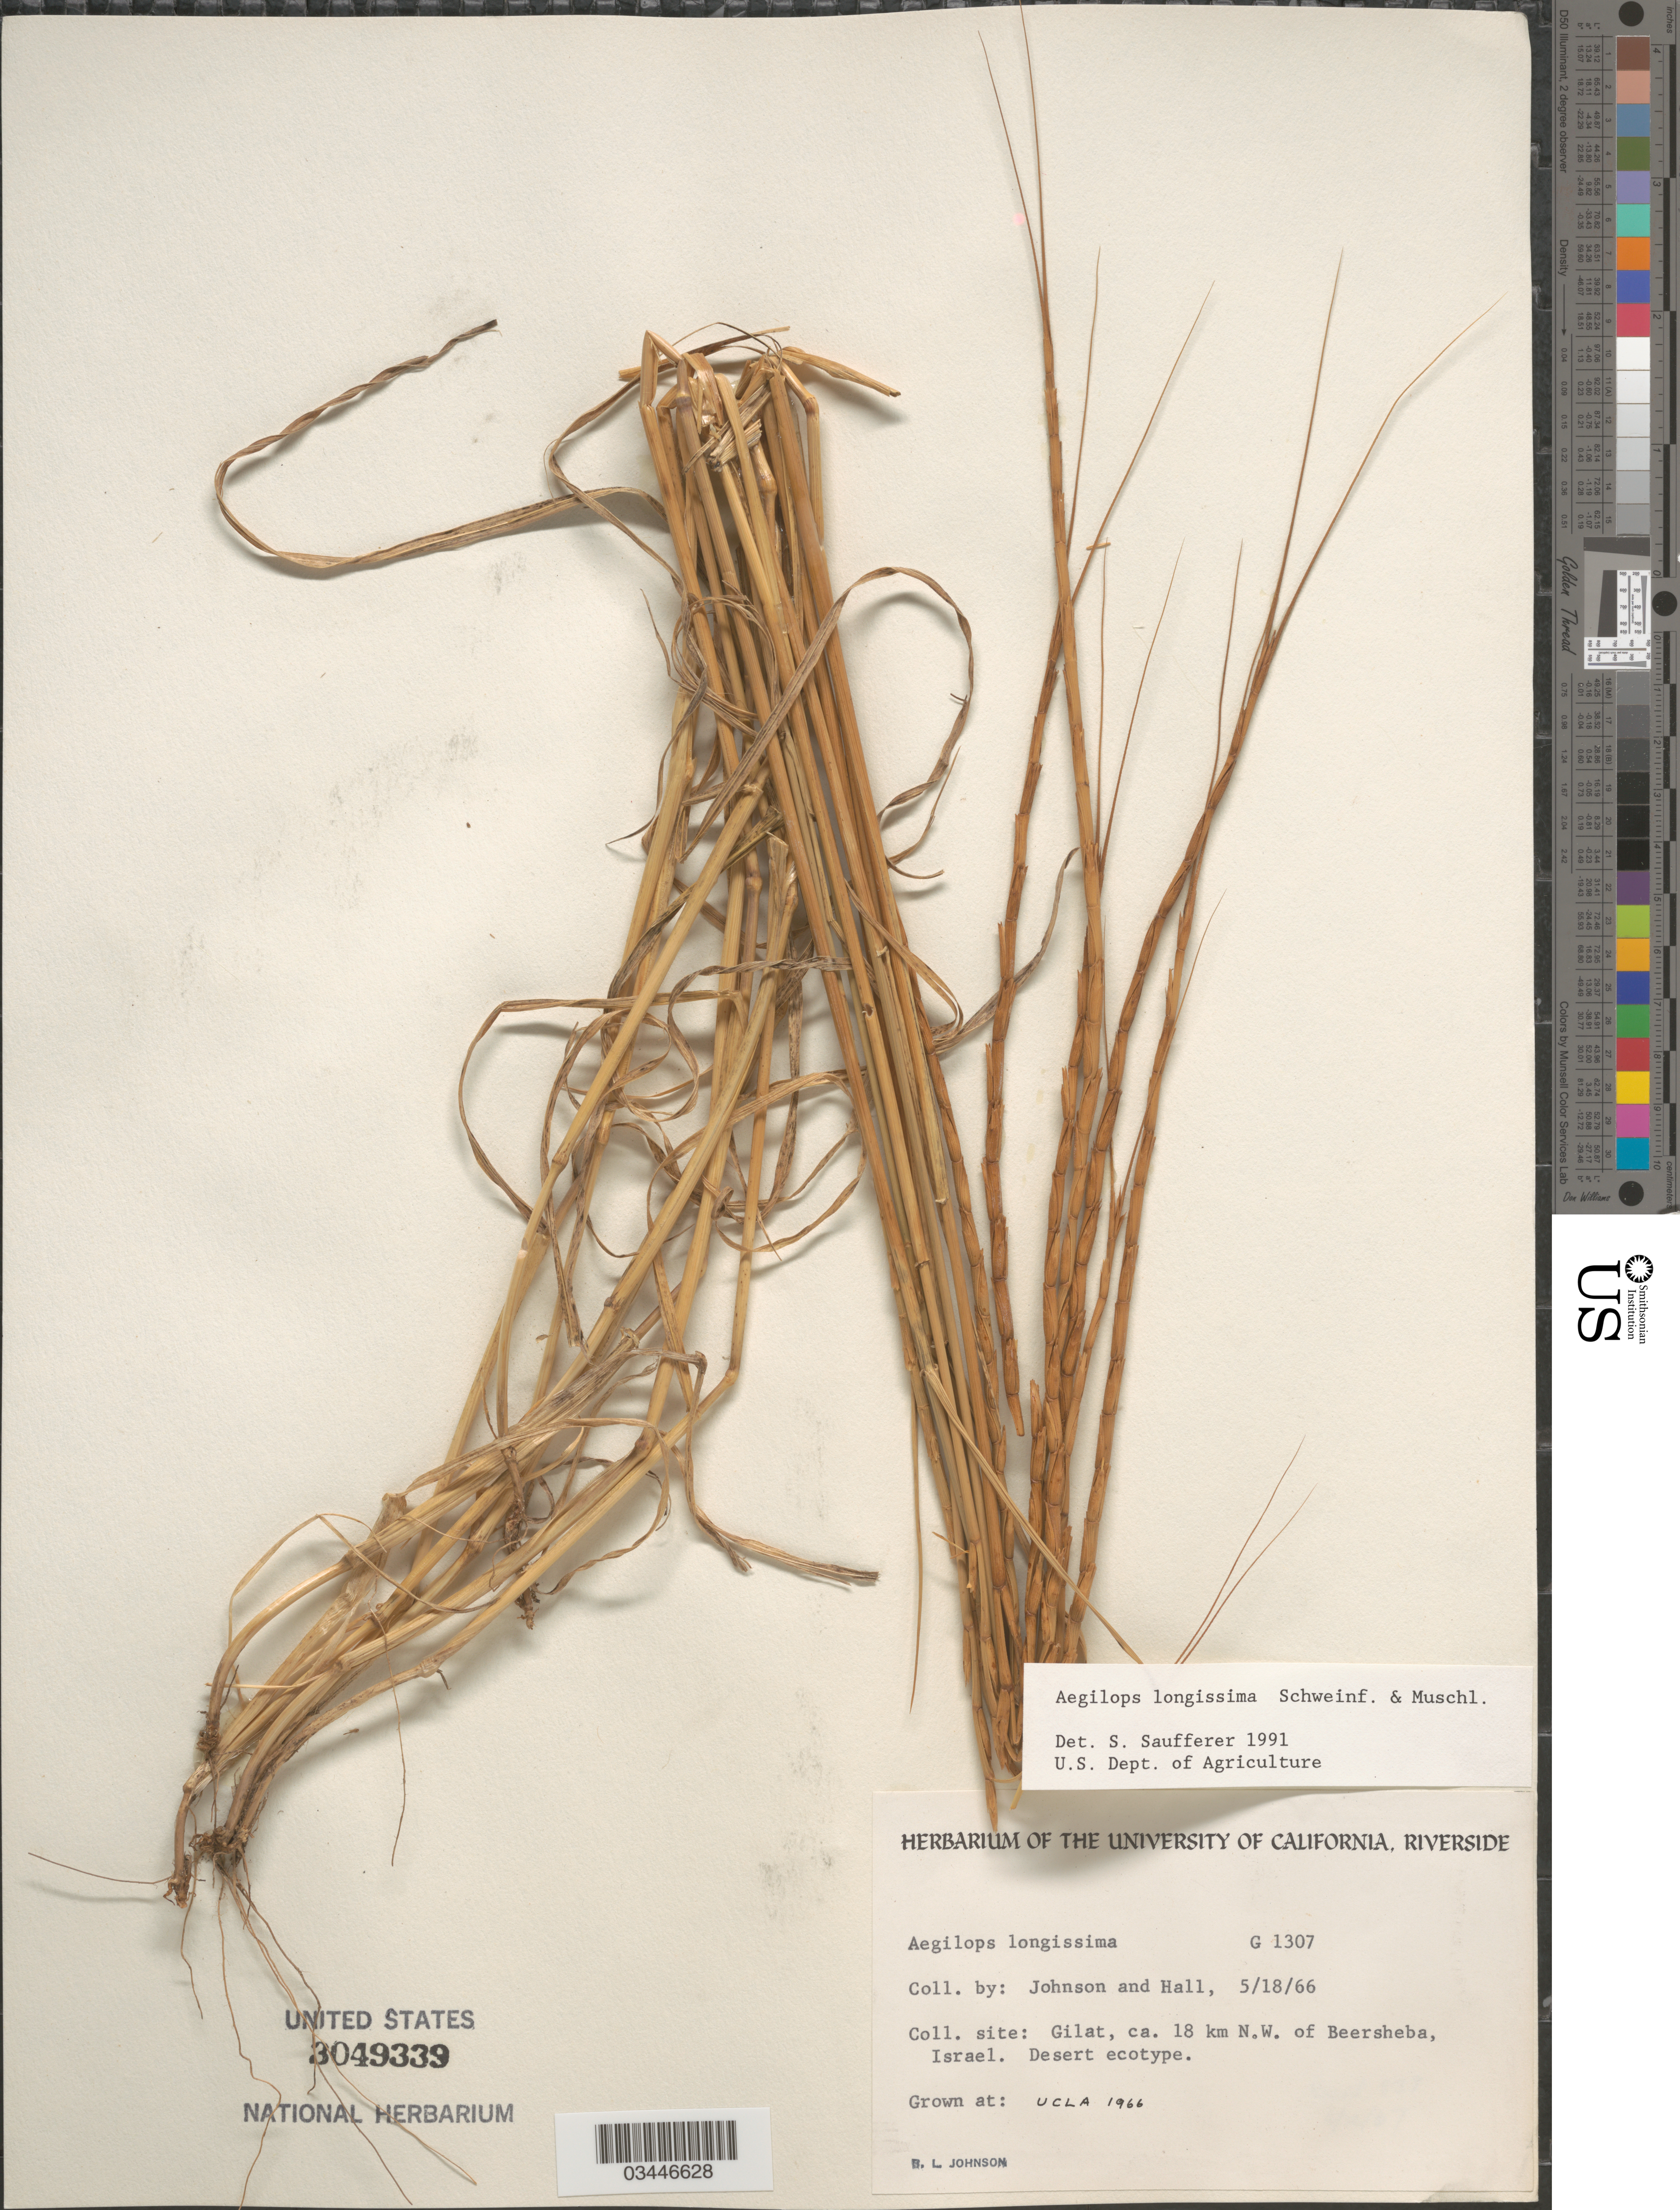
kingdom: Plantae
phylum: Tracheophyta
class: Liliopsida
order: Poales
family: Poaceae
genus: Aegilops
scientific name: Aegilops longissima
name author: Schweinf. & Muschl.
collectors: B. Johnson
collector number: G1307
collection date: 1966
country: United States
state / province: California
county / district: Los Angeles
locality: UCLA.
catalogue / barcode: US 3049339